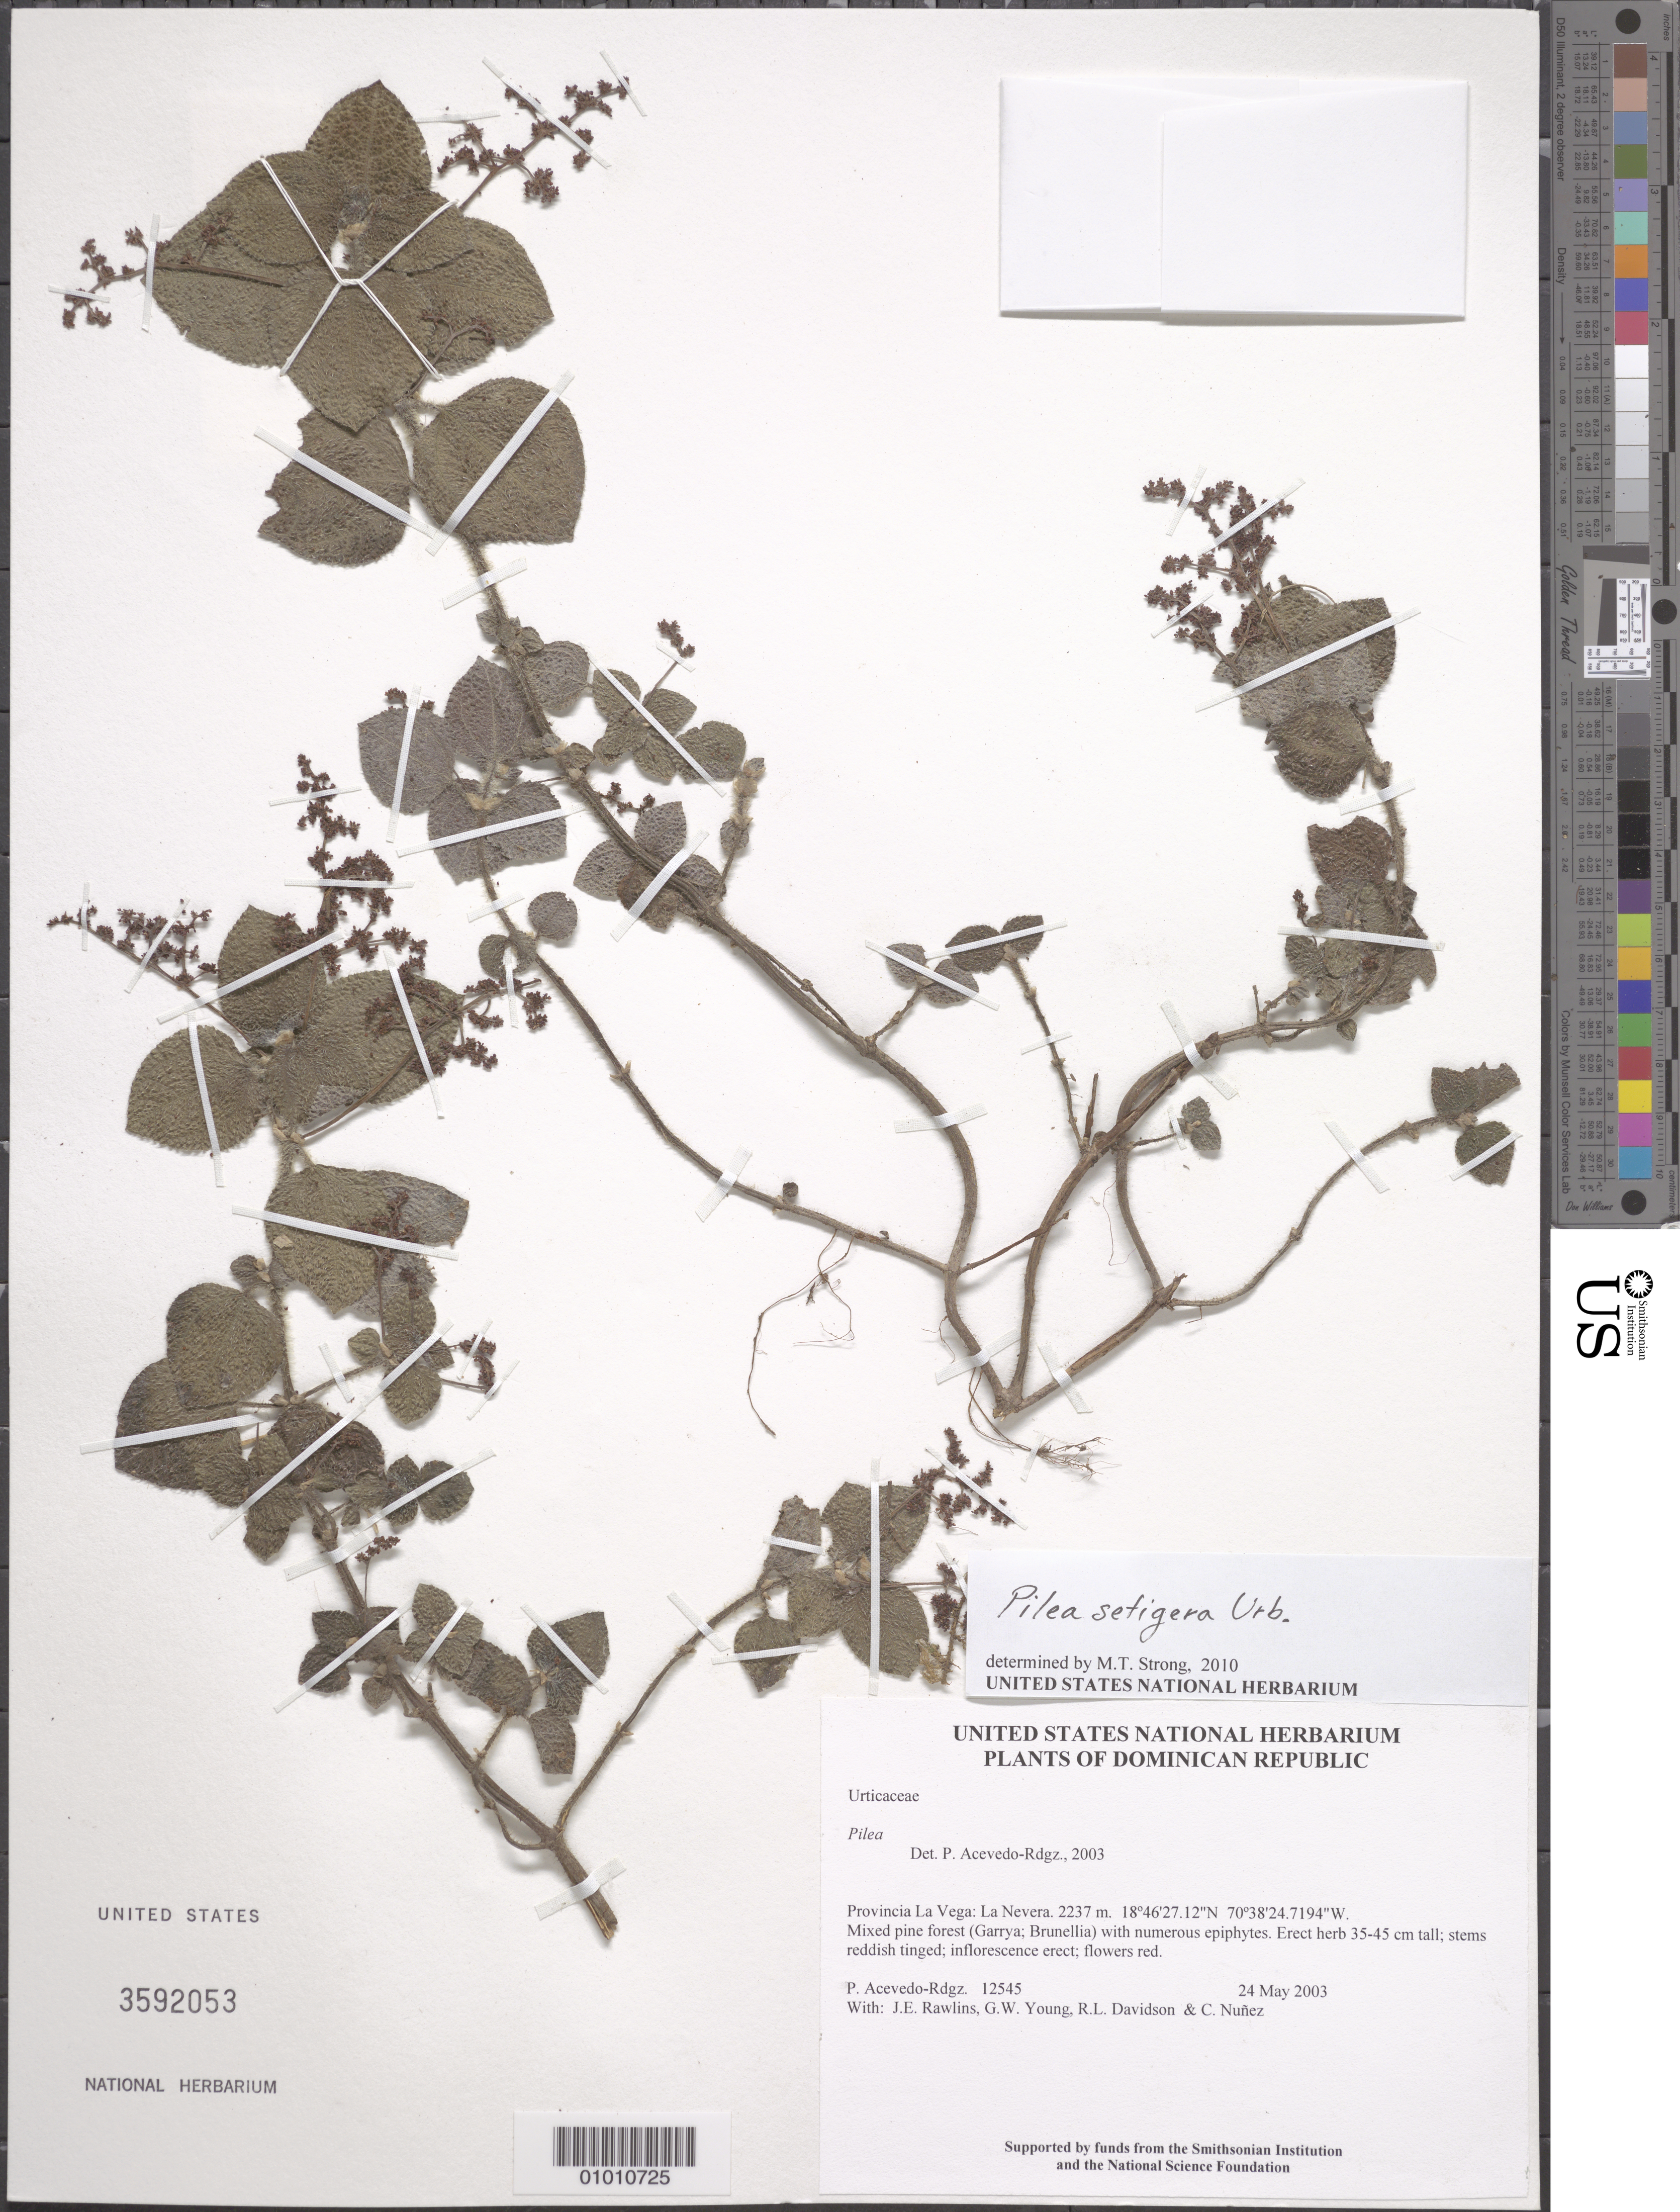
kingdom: Plantae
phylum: Tracheophyta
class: Magnoliopsida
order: Rosales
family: Urticaceae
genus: Pilea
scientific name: Pilea setigera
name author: Urb.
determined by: Strong, M. T., (US), Smithsonian Institution - National Museum of Natural History (UNITED STATES)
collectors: P. Acevedo-Rodr., J. Rawlins, G. Young, R. Davidson & C. Nunez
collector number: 12545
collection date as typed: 24 May 2003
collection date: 2003-05-24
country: Dominican Republic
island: Hispaniola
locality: Provincia La Vega: La Nevera.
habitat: Mixed pine forest (Garrya; Brunellia) with numerous epiphytes.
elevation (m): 2237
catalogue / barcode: US 3592053